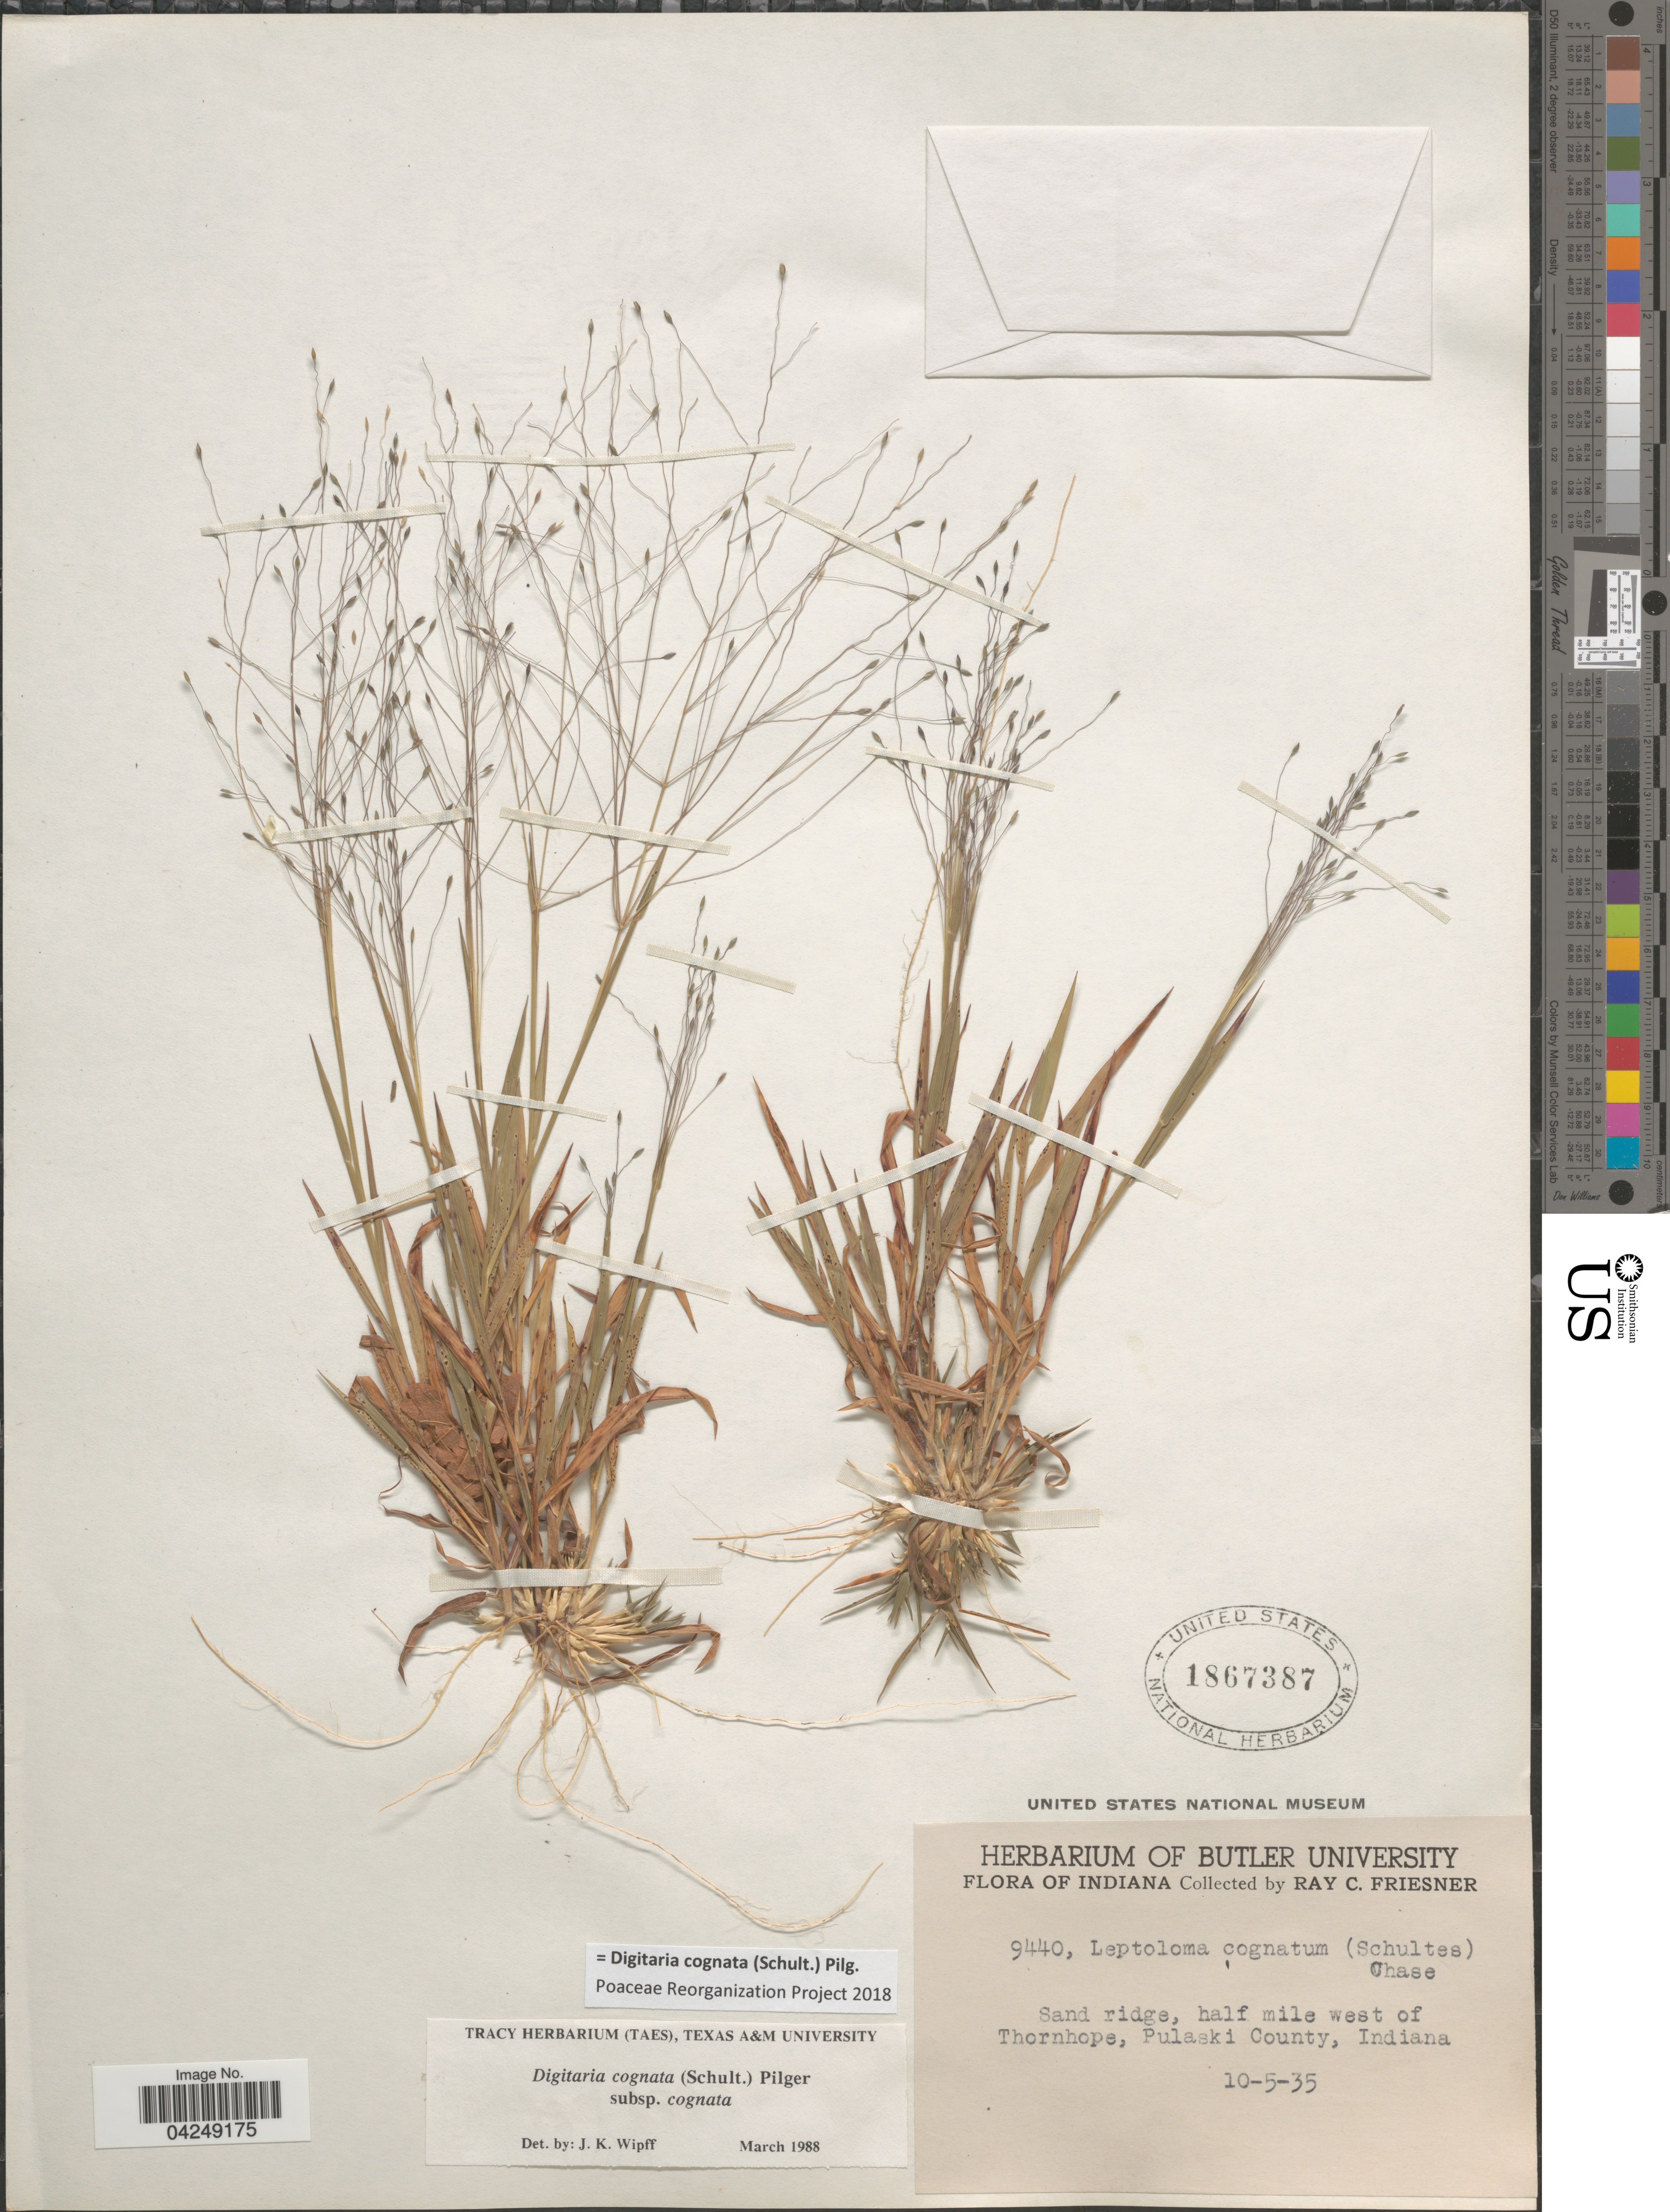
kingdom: Plantae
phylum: Tracheophyta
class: Liliopsida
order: Poales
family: Poaceae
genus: Digitaria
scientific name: Digitaria cognata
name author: (Scult.) Pilg.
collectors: R. Friesner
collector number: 9440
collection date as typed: Transcribed d/m/y: 5/10/35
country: United States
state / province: Indiana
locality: Sand ridge, half mile west of Thornhope, Pulaski County.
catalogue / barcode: US 1867387